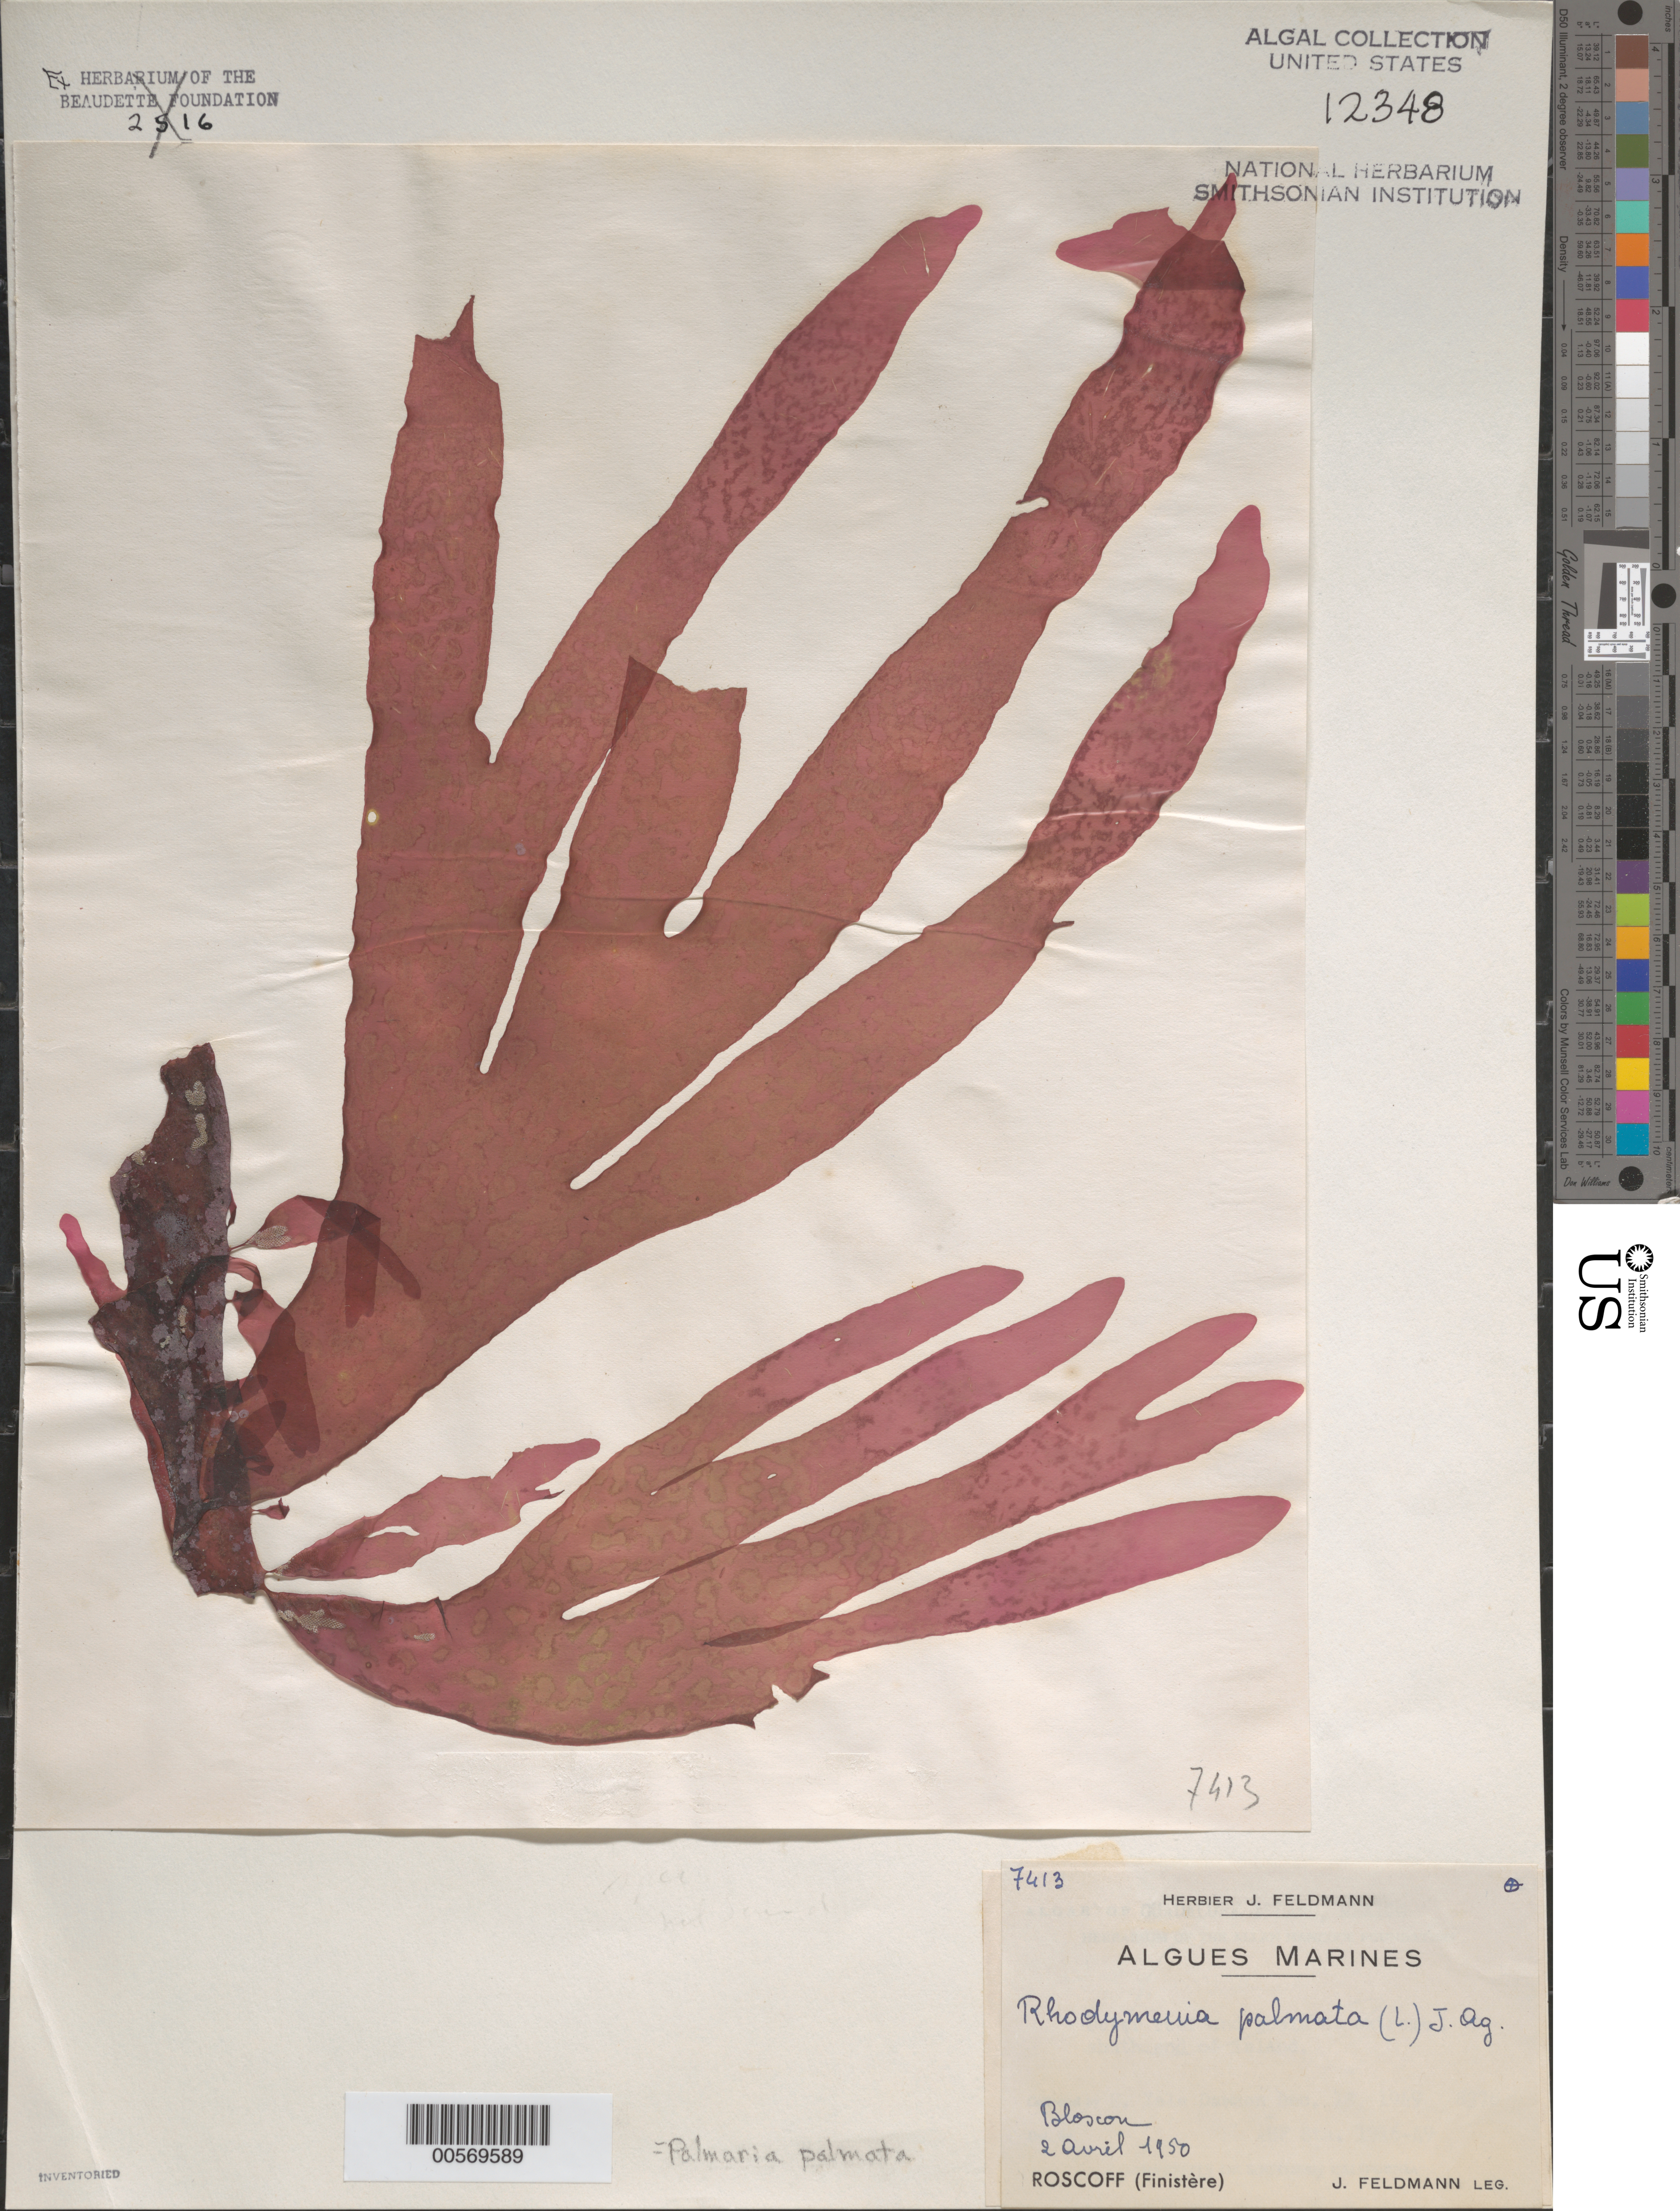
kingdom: Plantae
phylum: Rhodophyta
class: Florideophyceae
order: Palmariales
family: Palmariaceae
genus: Palmaria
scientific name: Palmaria palmata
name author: (L.) F. Weber & D. Mohr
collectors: J. Feldmann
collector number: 7413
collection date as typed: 02 Apr 1950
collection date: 1950-04-02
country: France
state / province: Bretagne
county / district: Finistère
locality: Bloscom, roscoff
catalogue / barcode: US 12348